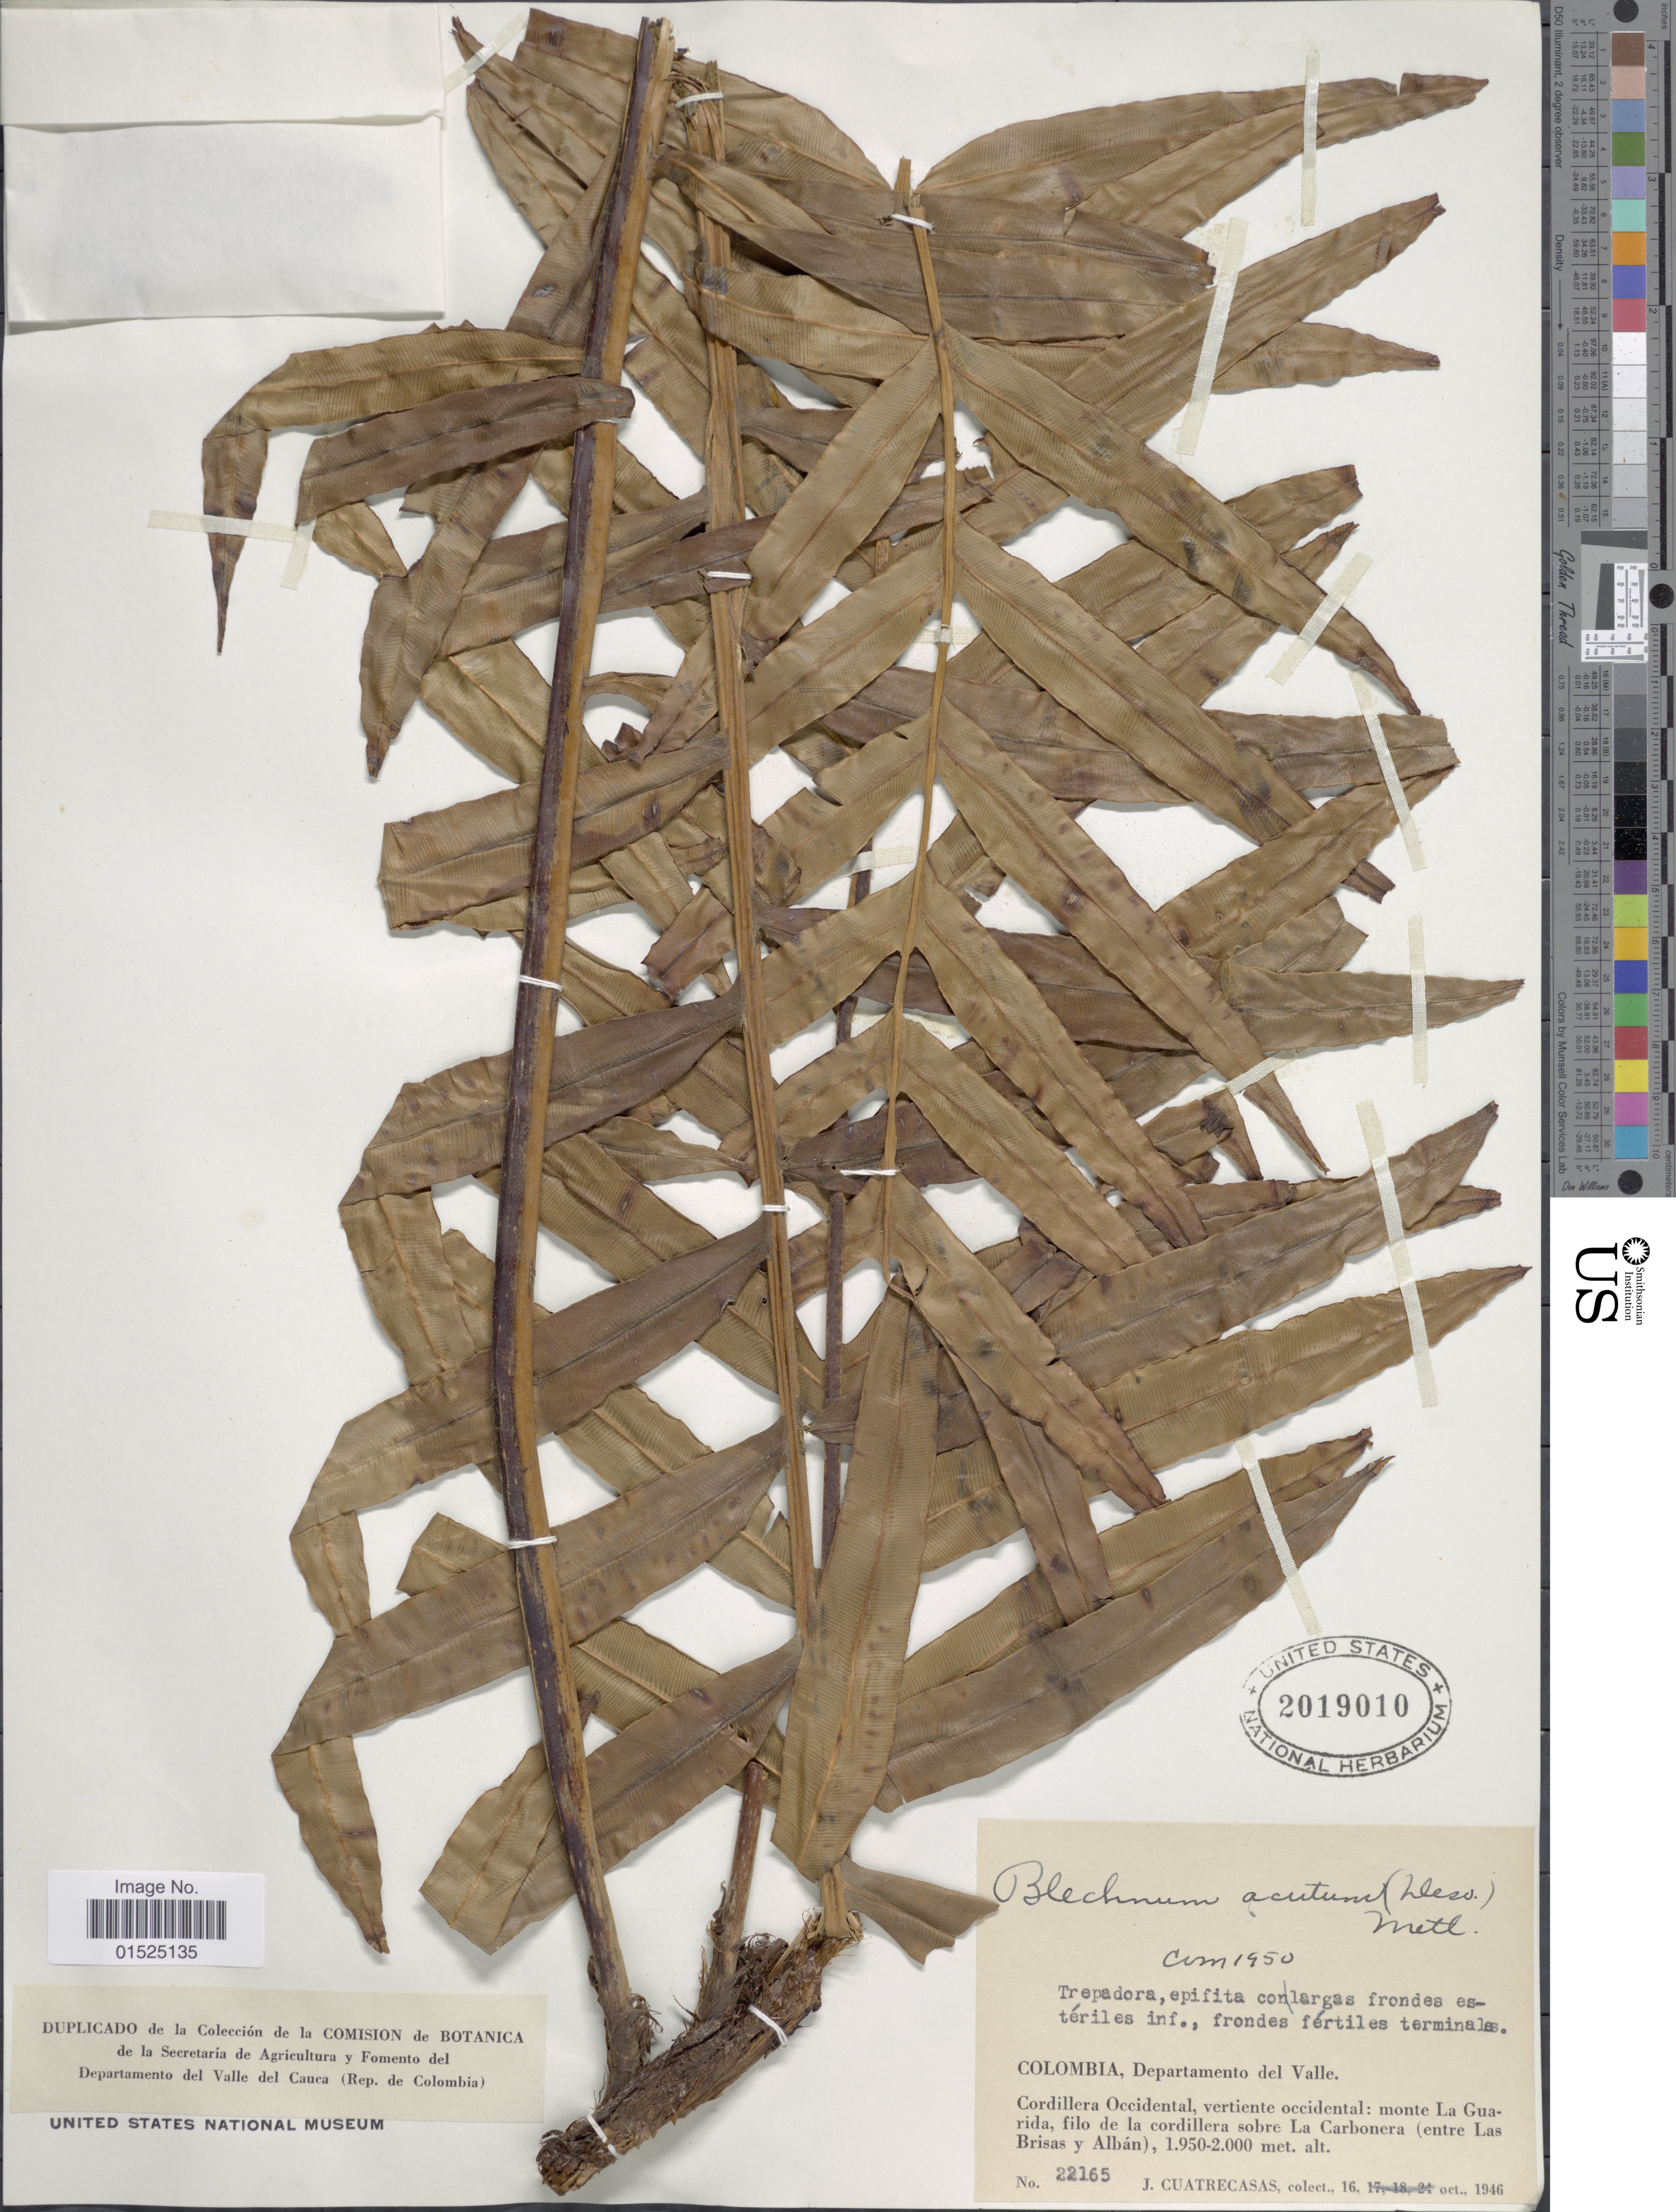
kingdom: Plantae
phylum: Tracheophyta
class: Polypodiopsida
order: Polypodiales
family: Blechnaceae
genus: Blechnum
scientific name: Blechnum acutum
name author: (Desv.) Mett.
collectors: J. Cuatrecasas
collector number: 22165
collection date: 1946-10-16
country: Colombia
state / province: Valle del Cauca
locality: Departamento del Valle, Cordillera Occidental, vertiente occidental: monte La Guarida, filo de la cordillera sobre La Carbonera (entre Las Brisas y Alban)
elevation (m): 1950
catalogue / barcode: US 2019010